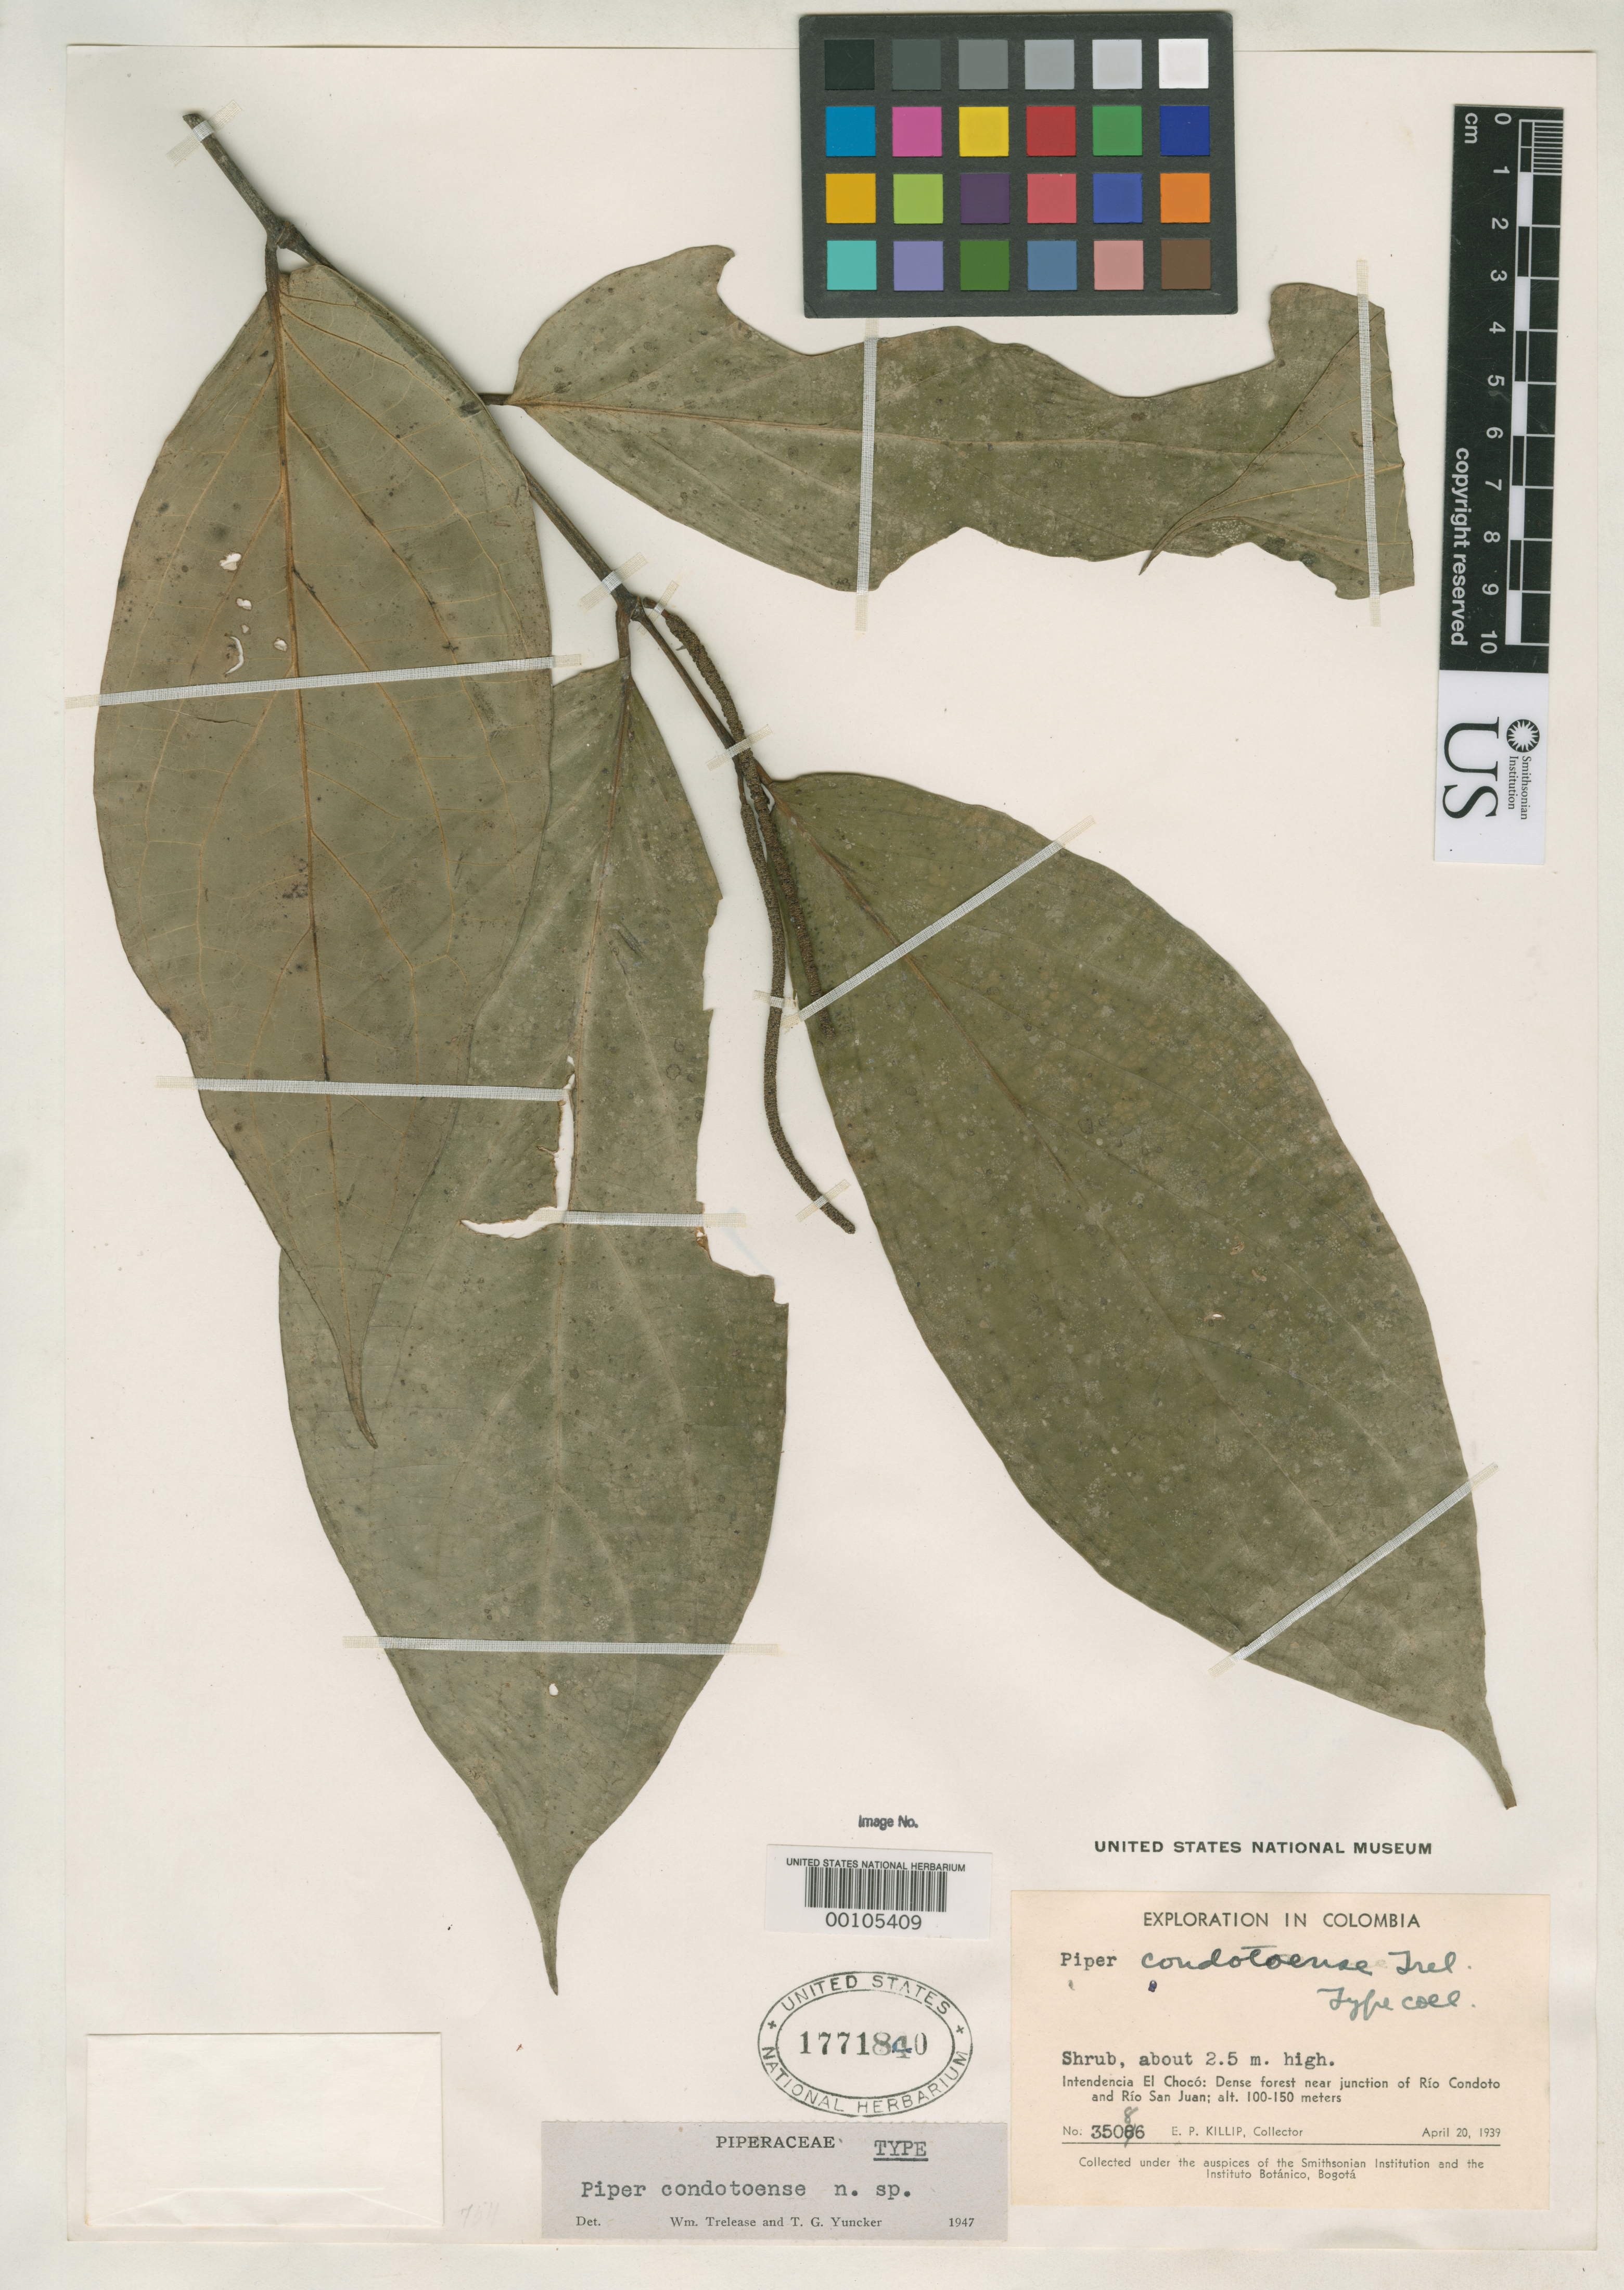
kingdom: Plantae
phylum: Tracheophyta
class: Magnoliopsida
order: Piperales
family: Piperaceae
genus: Piper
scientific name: Piper condotoense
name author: Trel. & Yunck.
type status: Holotype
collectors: E. P. Killip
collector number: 35086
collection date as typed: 30 Apr 1939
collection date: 1939-04-30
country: Colombia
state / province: Chocó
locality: Confluence of Condoto and San Juan Rivers.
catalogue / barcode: US 1771840